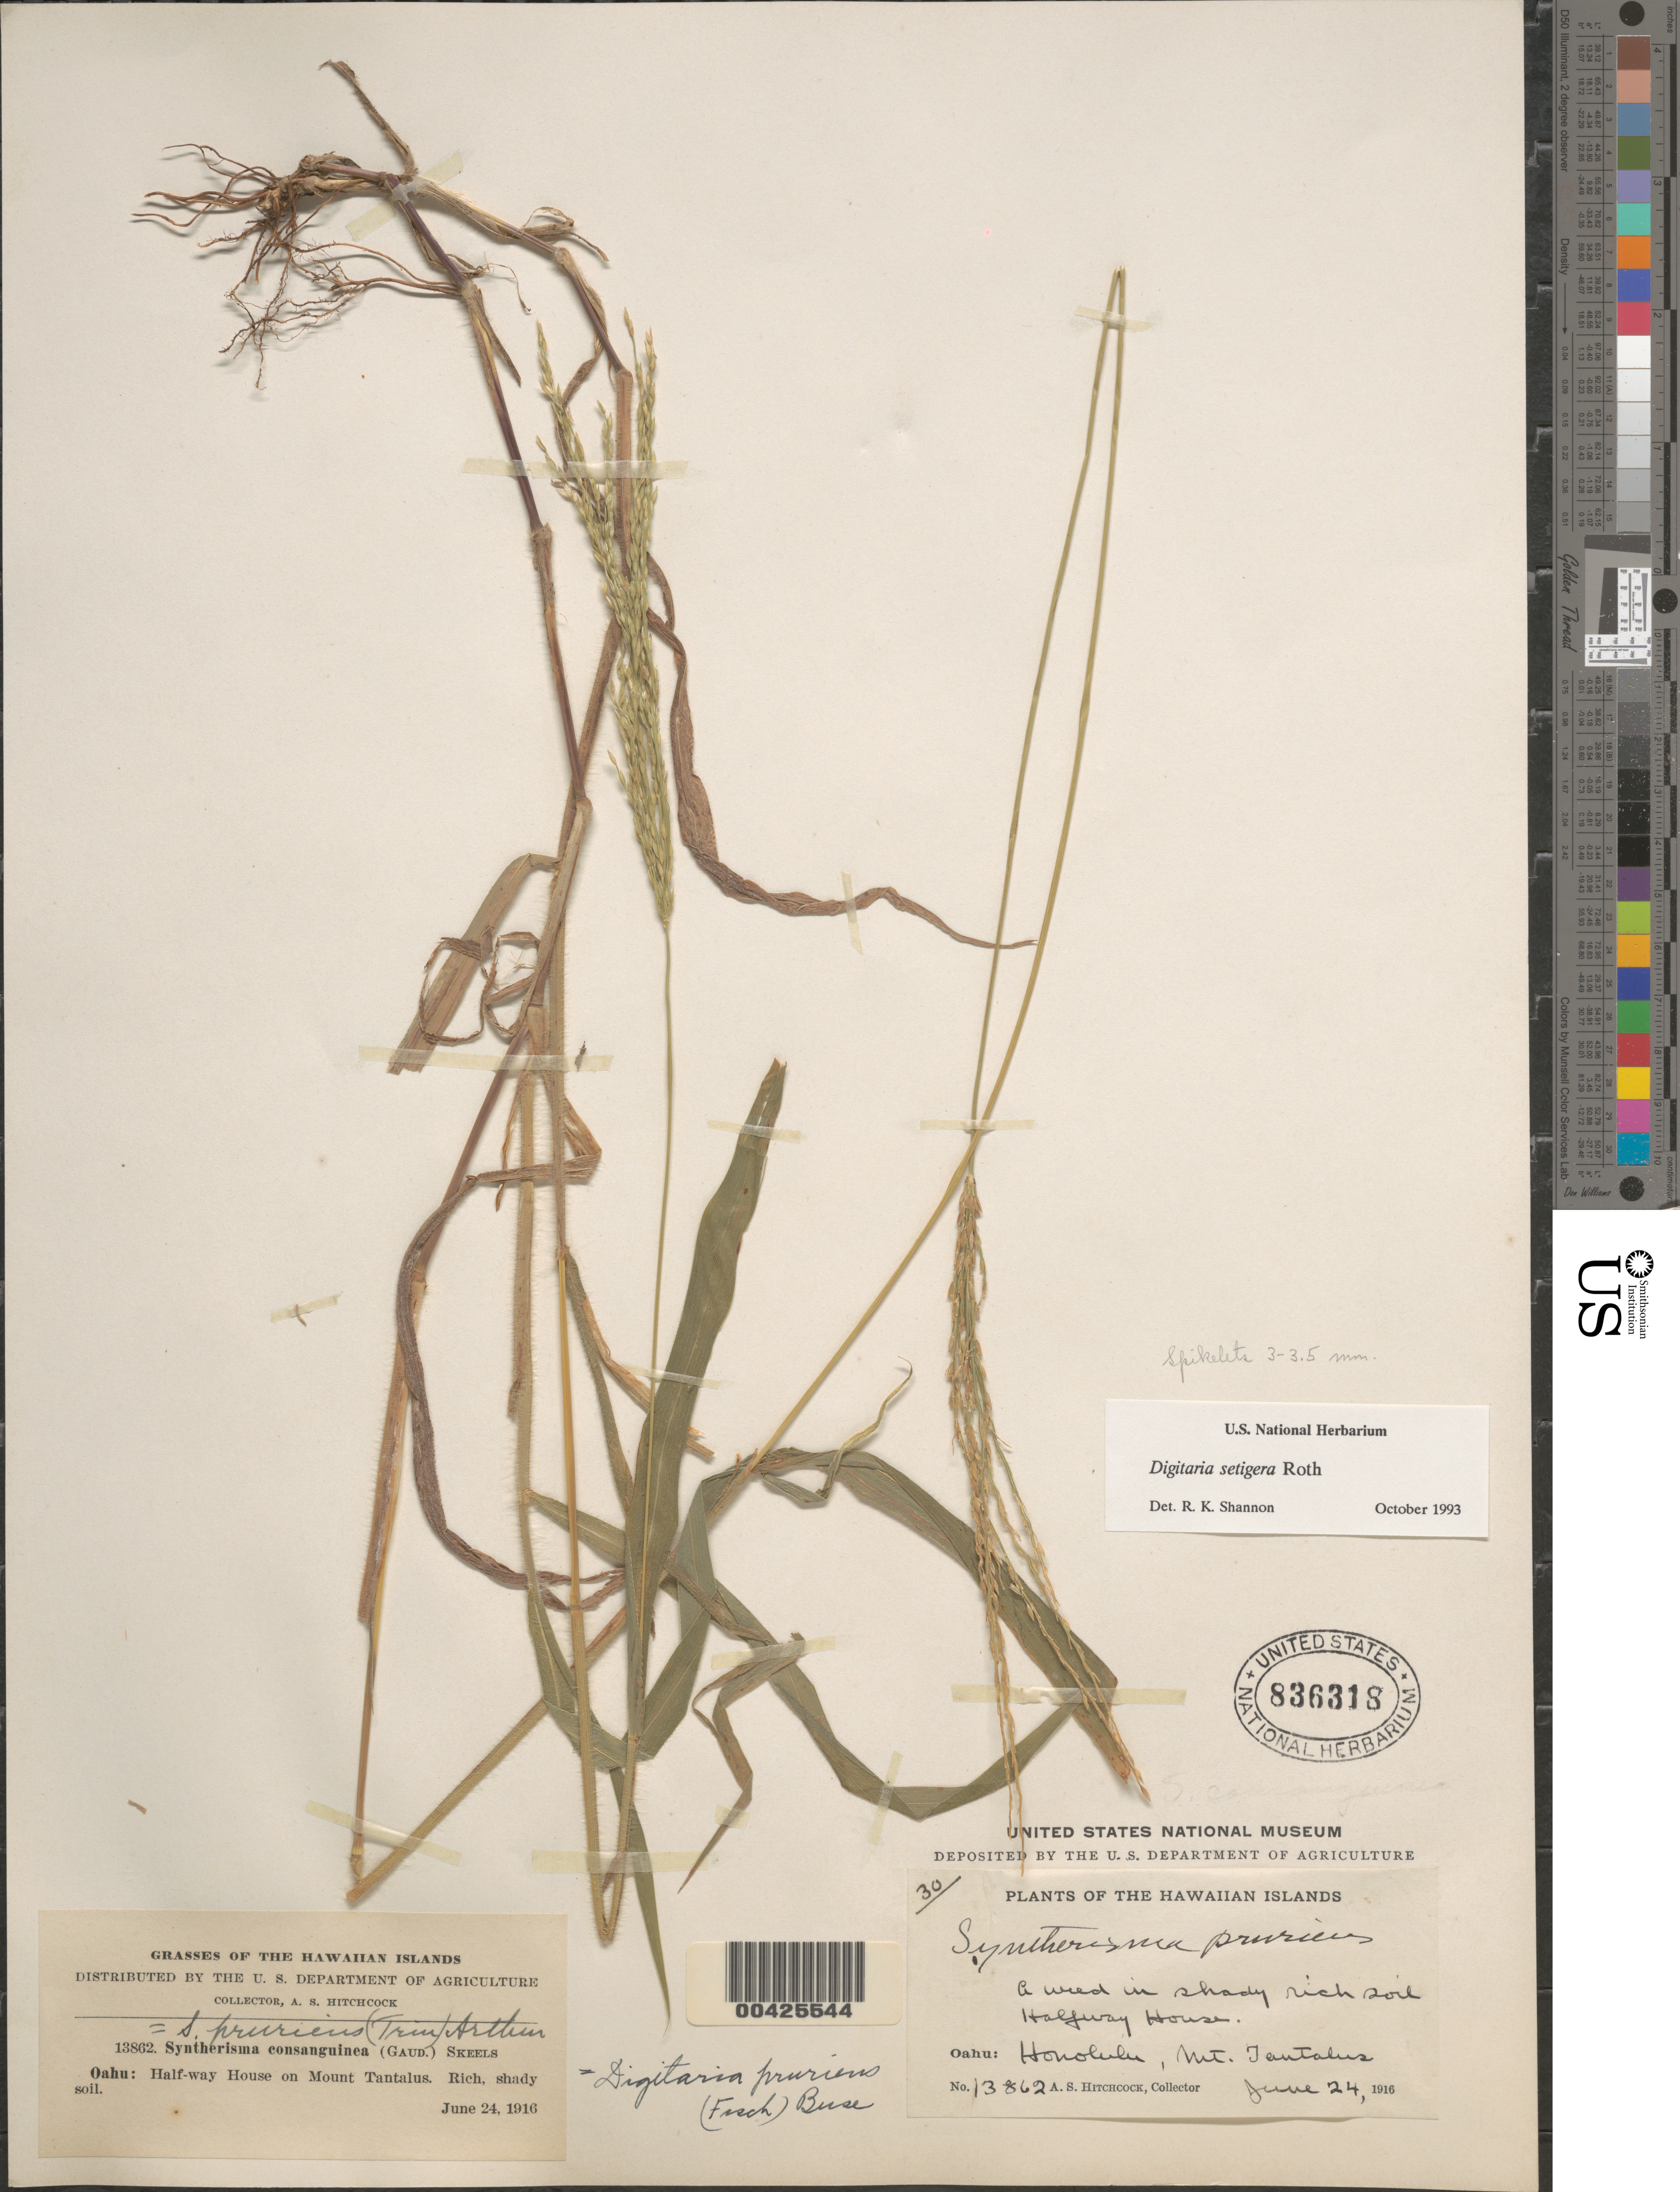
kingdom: Plantae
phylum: Tracheophyta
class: Liliopsida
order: Poales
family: Poaceae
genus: Digitaria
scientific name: Digitaria setigera var. setigera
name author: Roth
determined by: Faccenda, K.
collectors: A. S. Hitchcock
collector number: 13862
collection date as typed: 24 Jun 1916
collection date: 1916-06-24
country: United States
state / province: Hawaii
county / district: Honolulu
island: Oahu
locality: Honolulu, Mt. Tantalus, Halfway House.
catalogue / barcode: US 836318